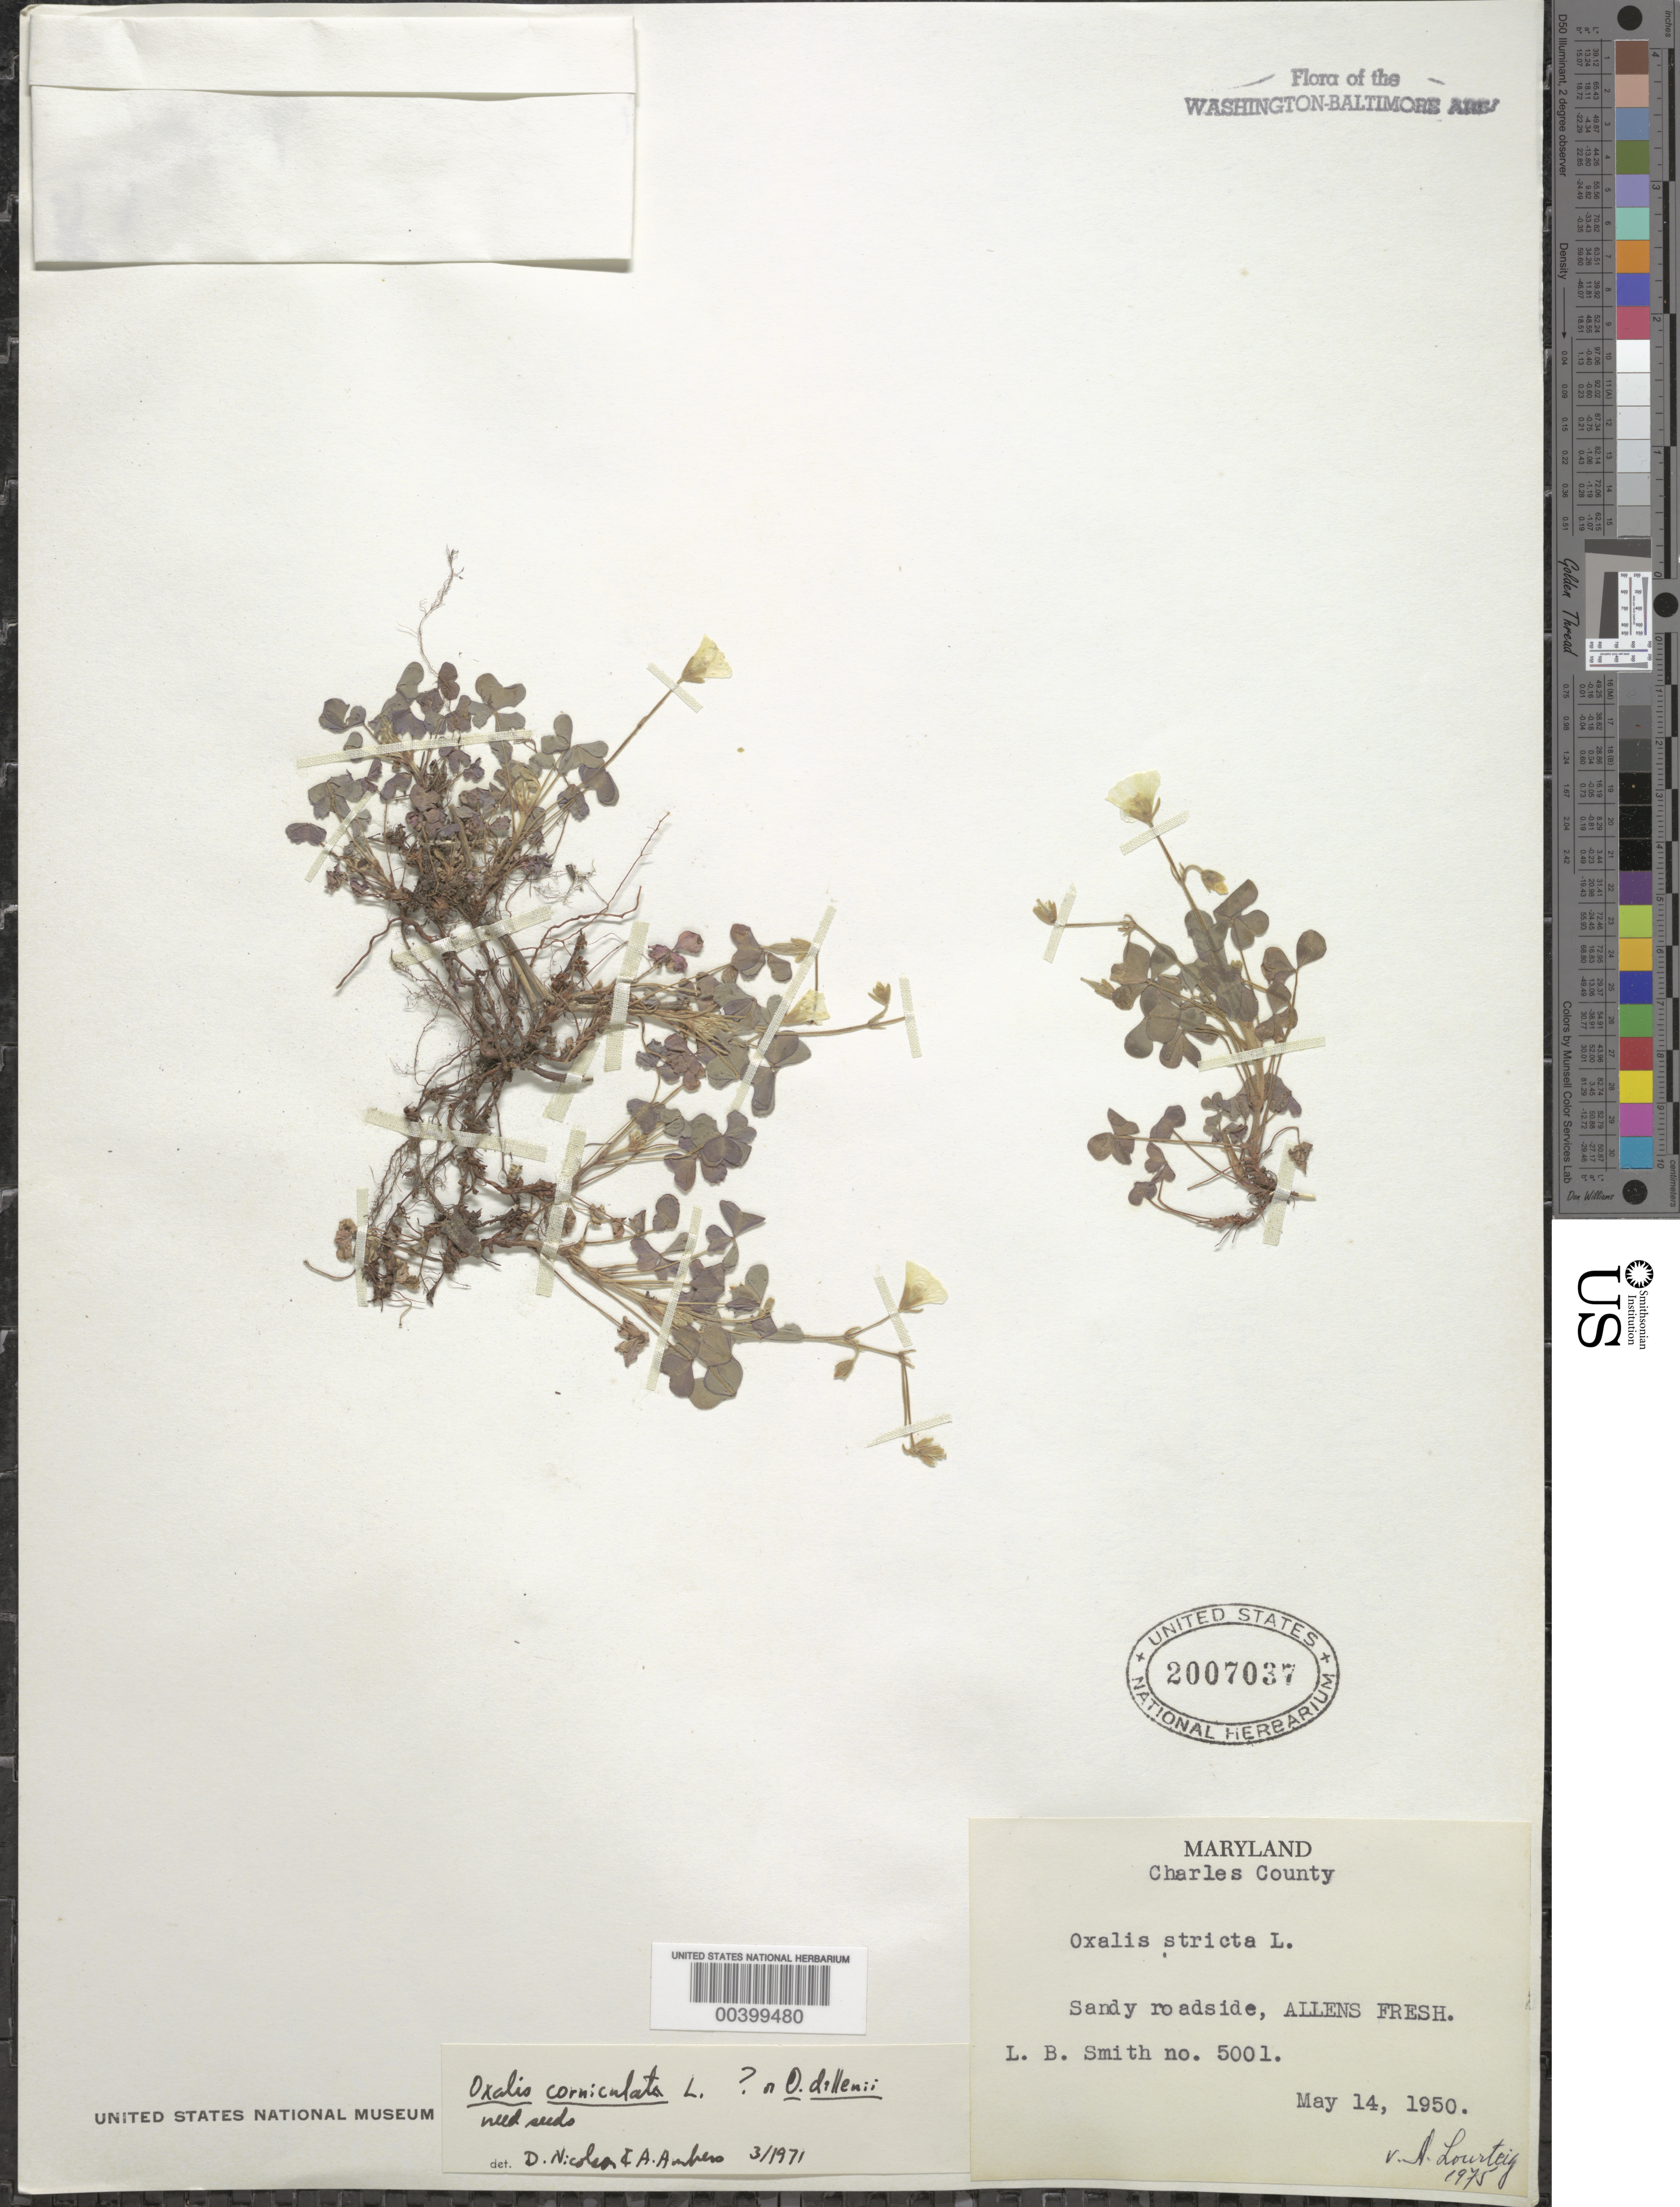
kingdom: Plantae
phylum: Tracheophyta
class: Magnoliopsida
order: Oxalidales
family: Oxalidaceae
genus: Oxalis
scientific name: Oxalis stricta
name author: L.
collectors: L. Smith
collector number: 5001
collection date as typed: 14 May 1950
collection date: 1950-05-14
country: United States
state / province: Maryland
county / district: Charles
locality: Allens Fresh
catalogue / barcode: US 2007037